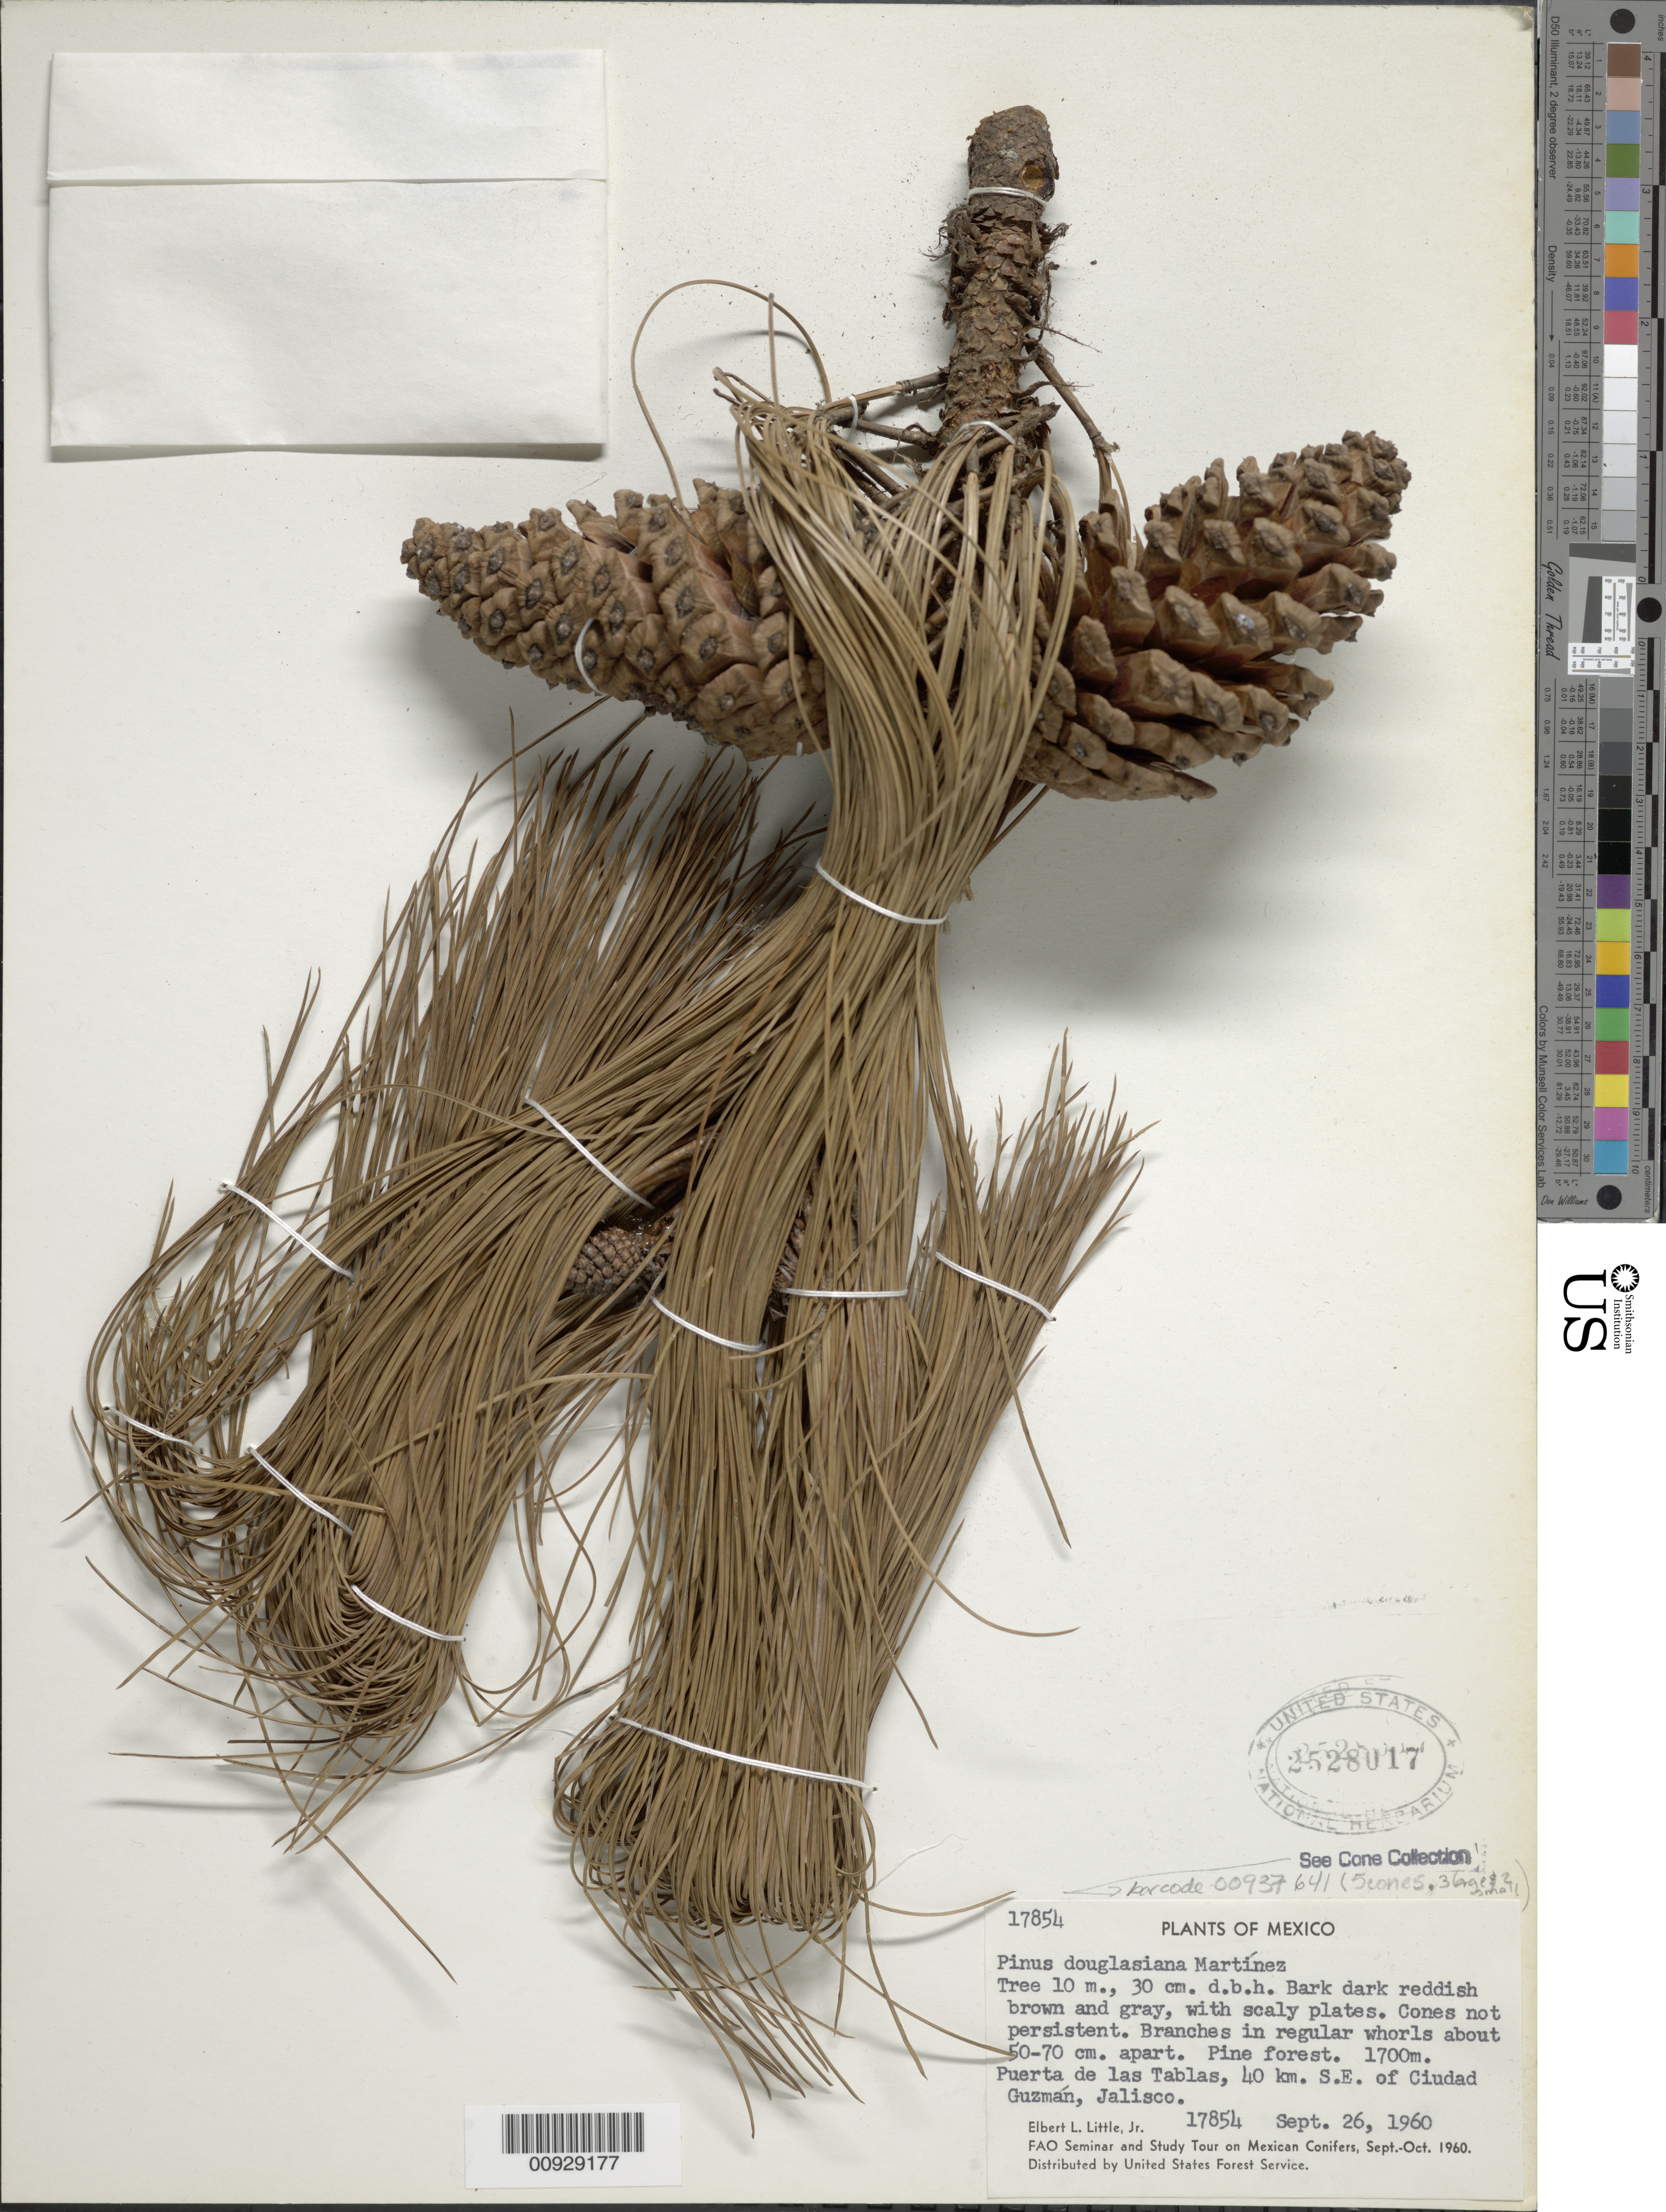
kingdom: Plantae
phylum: Tracheophyta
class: Pinopsida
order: Pinales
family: Pinaceae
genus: Pinus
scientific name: Pinus douglasiana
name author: Martínez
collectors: E. L. Little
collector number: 17854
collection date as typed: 26 Sep 1960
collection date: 1960-09-26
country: Mexico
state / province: Jalisco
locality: Puerta de las Tablas, 40 km. SE of Ciudad Guzmán.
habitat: Pine forest.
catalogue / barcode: US 2528017